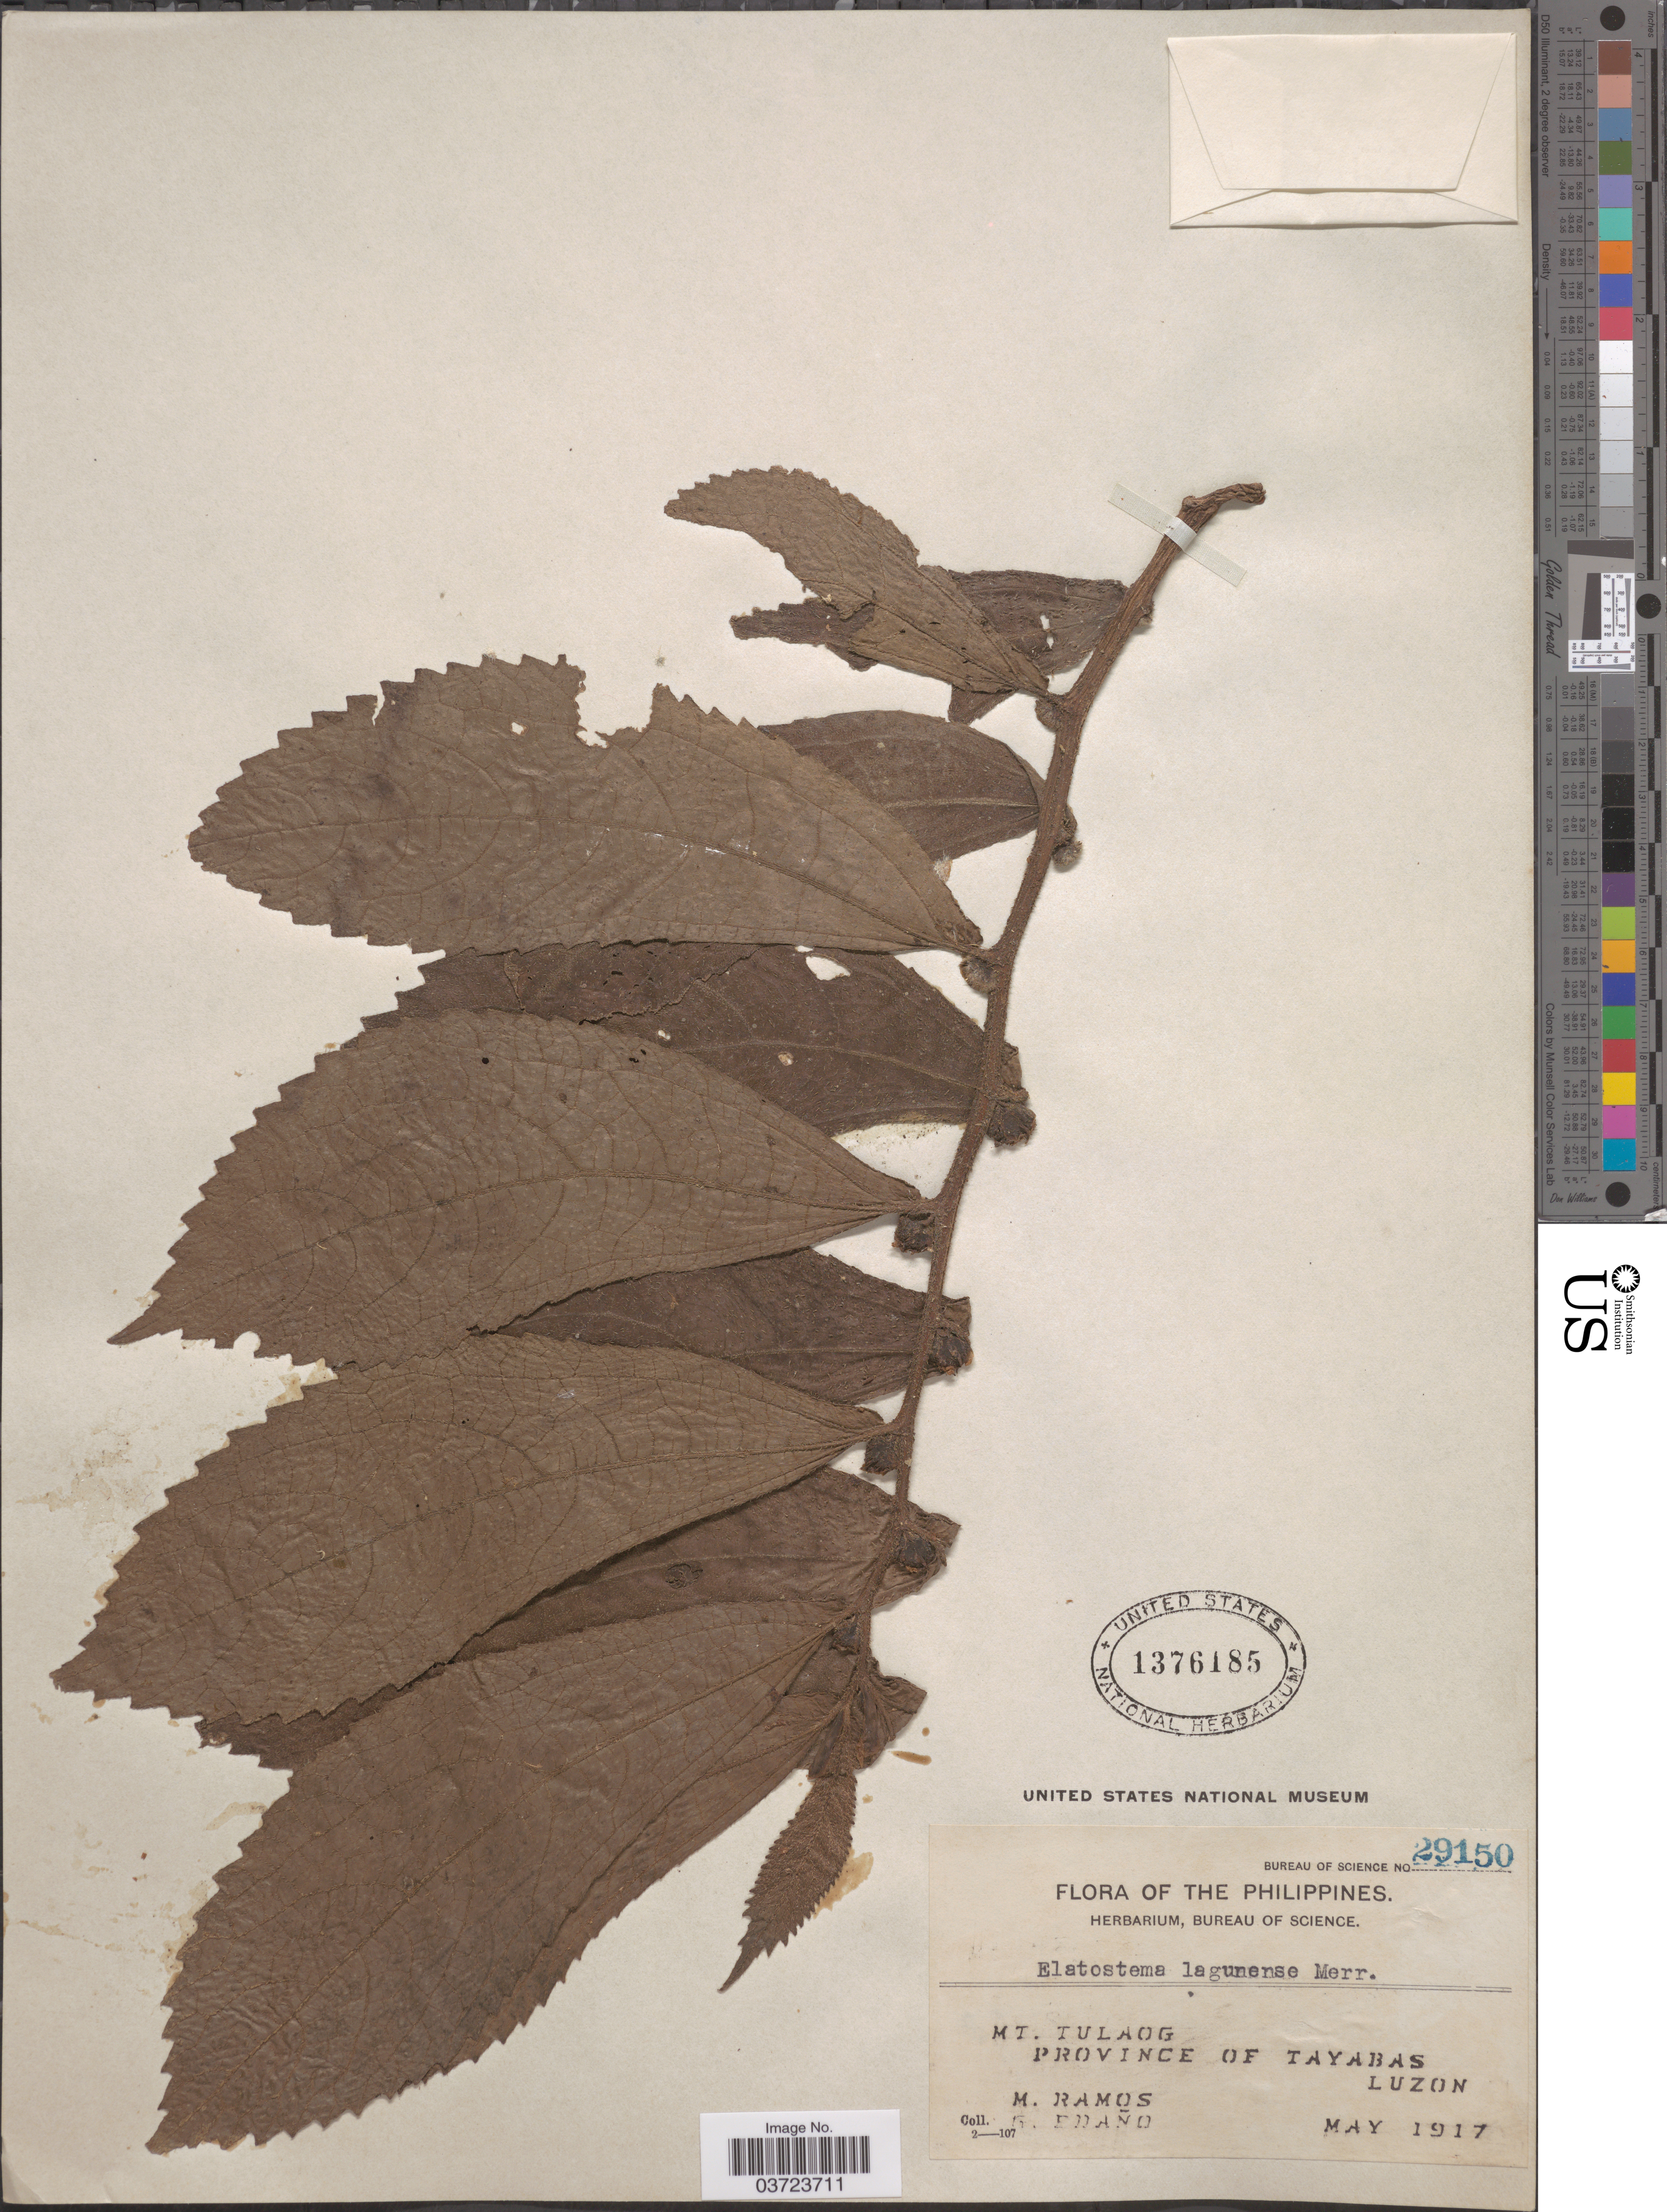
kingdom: Plantae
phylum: Tracheophyta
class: Magnoliopsida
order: Rosales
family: Urticaceae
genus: Elatostema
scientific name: Elatostema lagunense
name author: Merr. in C.B. Rob.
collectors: M. Ramos & G. Edaño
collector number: Bureau of Science 29150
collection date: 1917-05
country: Philippines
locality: Mt. Tulaog, Province of Tayabas, Luzon.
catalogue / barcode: US 1376185